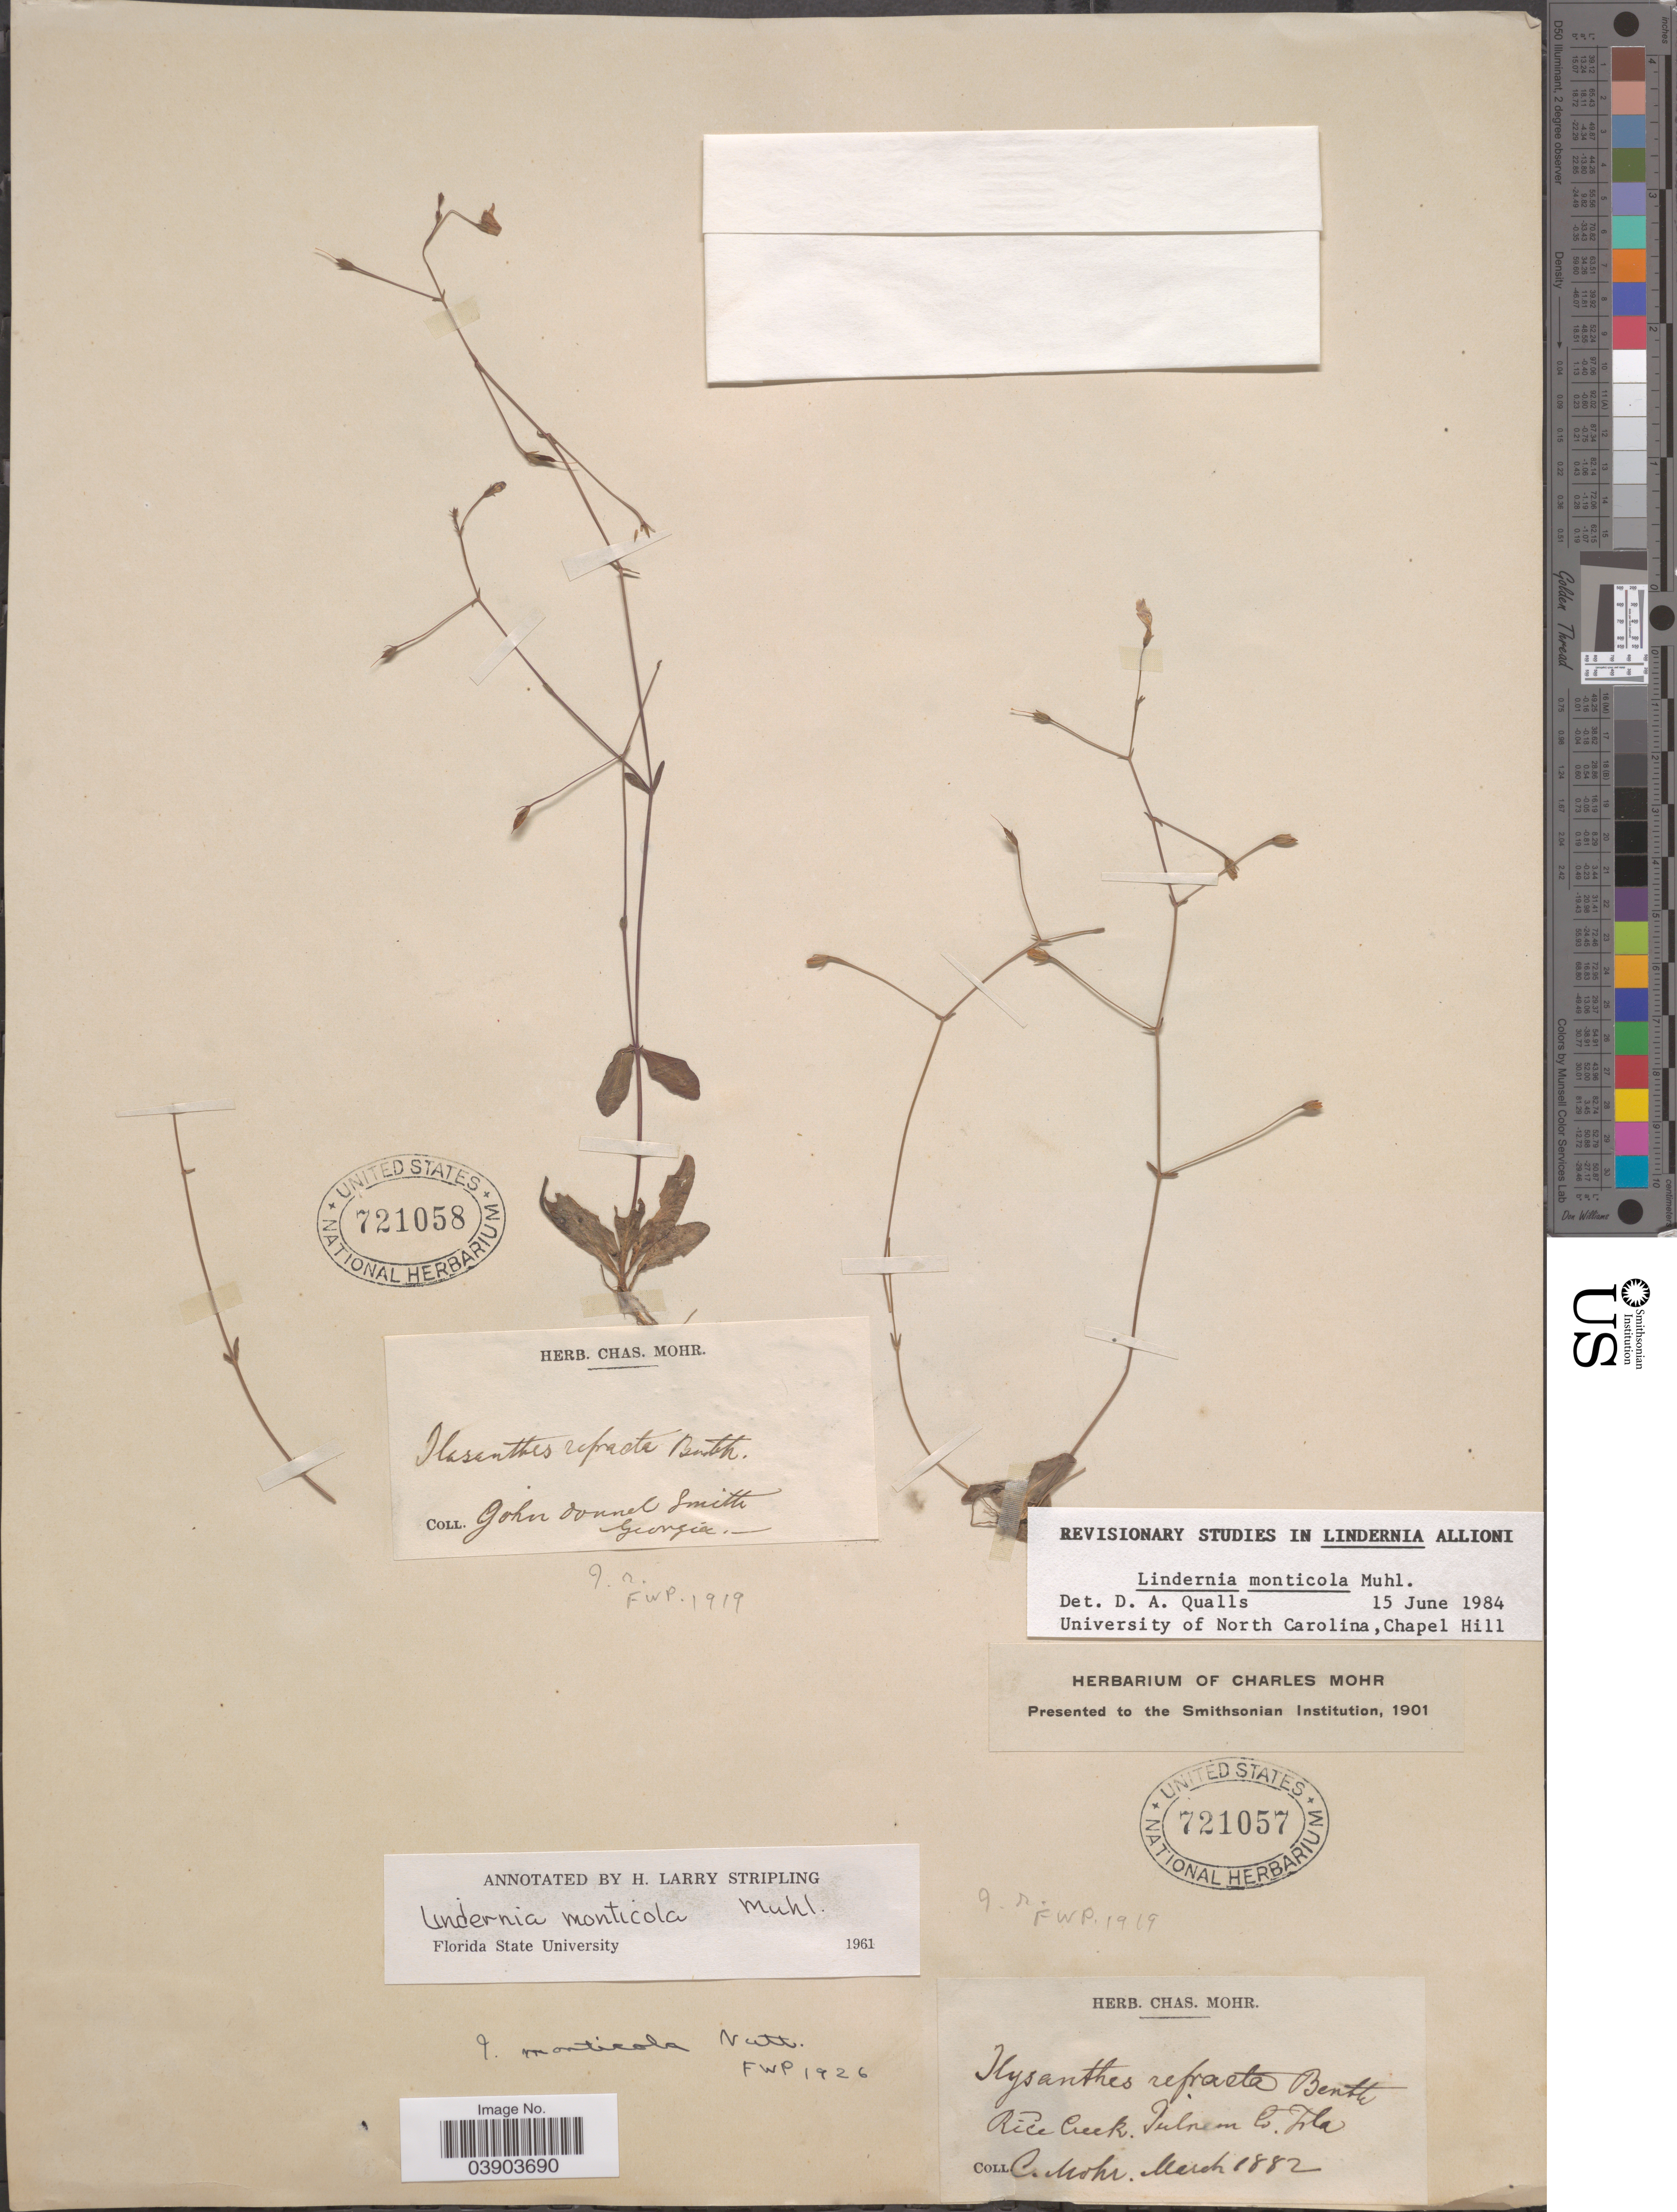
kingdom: Plantae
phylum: Tracheophyta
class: Magnoliopsida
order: Lamiales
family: Linderniaceae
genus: Lindernia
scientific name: Lindernia monticola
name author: Nutt.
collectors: Mohr, C. T. (herbarium)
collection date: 1882-03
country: United States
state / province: Florida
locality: Rice Creek. Tulnem Co.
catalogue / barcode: US 721057